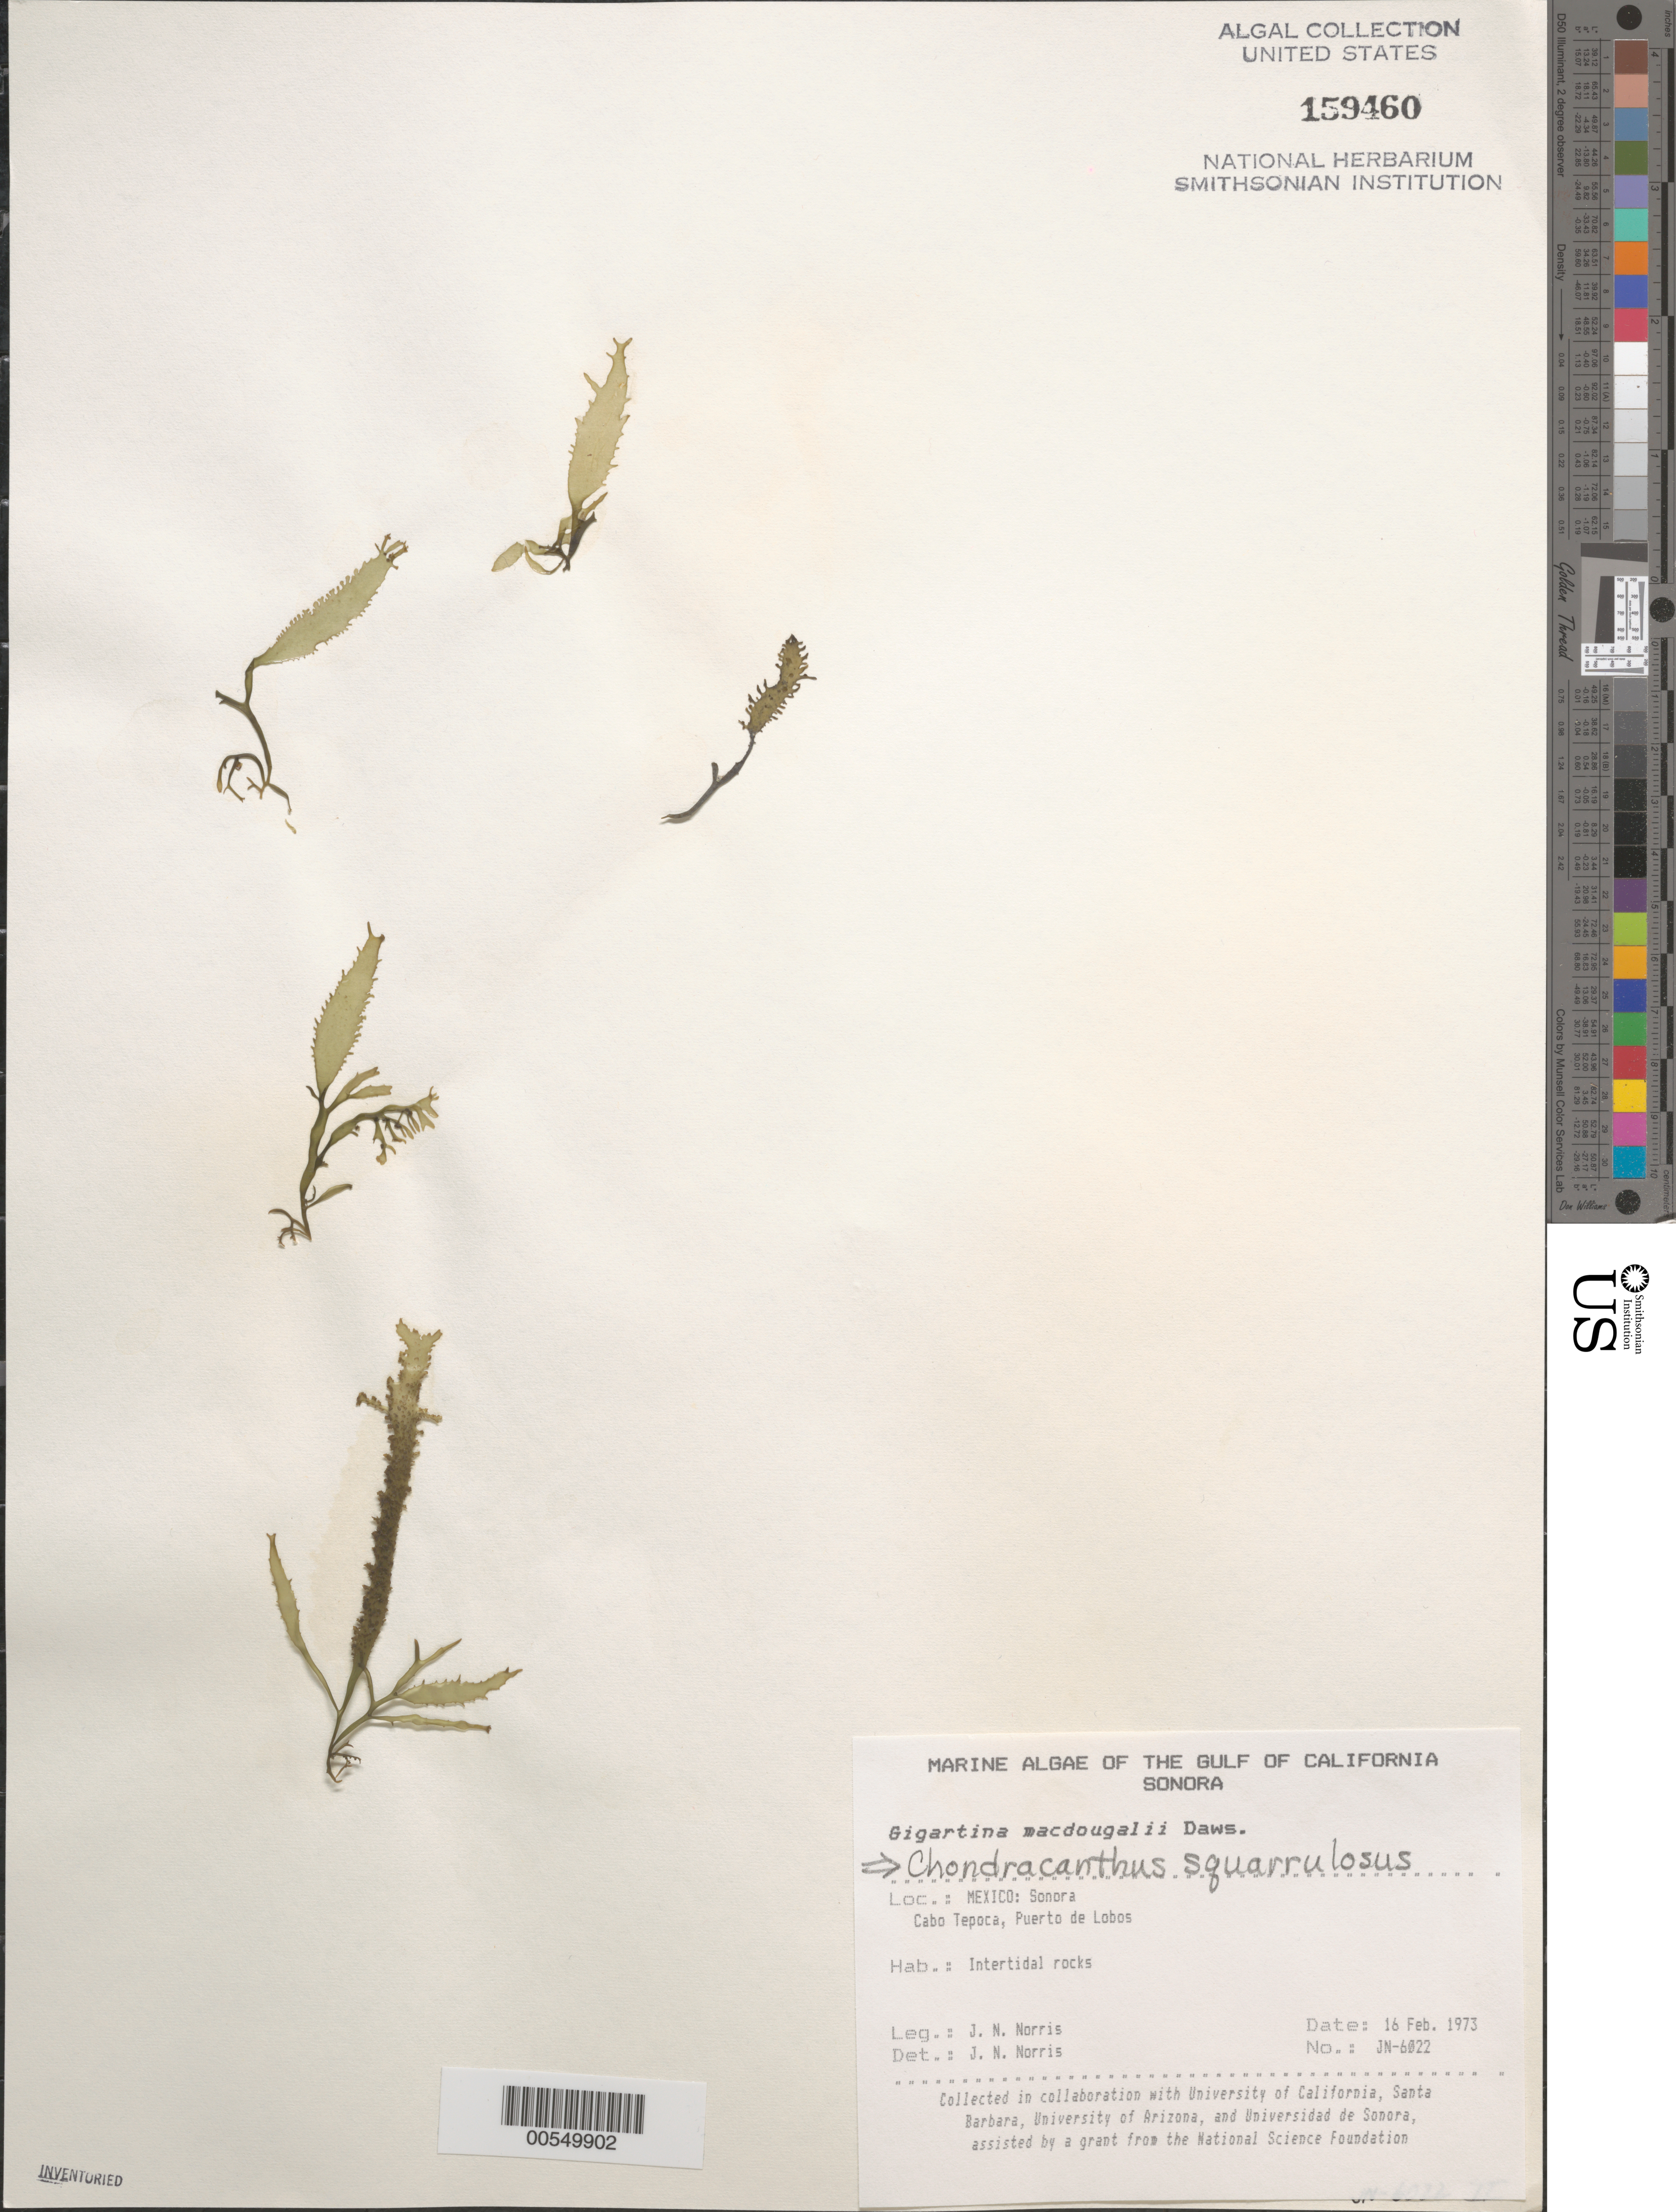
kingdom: Plantae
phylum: Rhodophyta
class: Florideophyceae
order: Gigartinales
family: Gigartinaceae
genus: Chondracanthus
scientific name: Chondracanthus squarrulosus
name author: (Setch. & N.L. Gardner) J.R. Hughey et al.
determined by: Norris, James N.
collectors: J. N. Norris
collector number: JN-6022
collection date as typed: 16 Feb 1973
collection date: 1973-02-16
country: Mexico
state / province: Sonora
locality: Cabo Tepoca, Puerto de Lobos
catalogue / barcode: US 159460